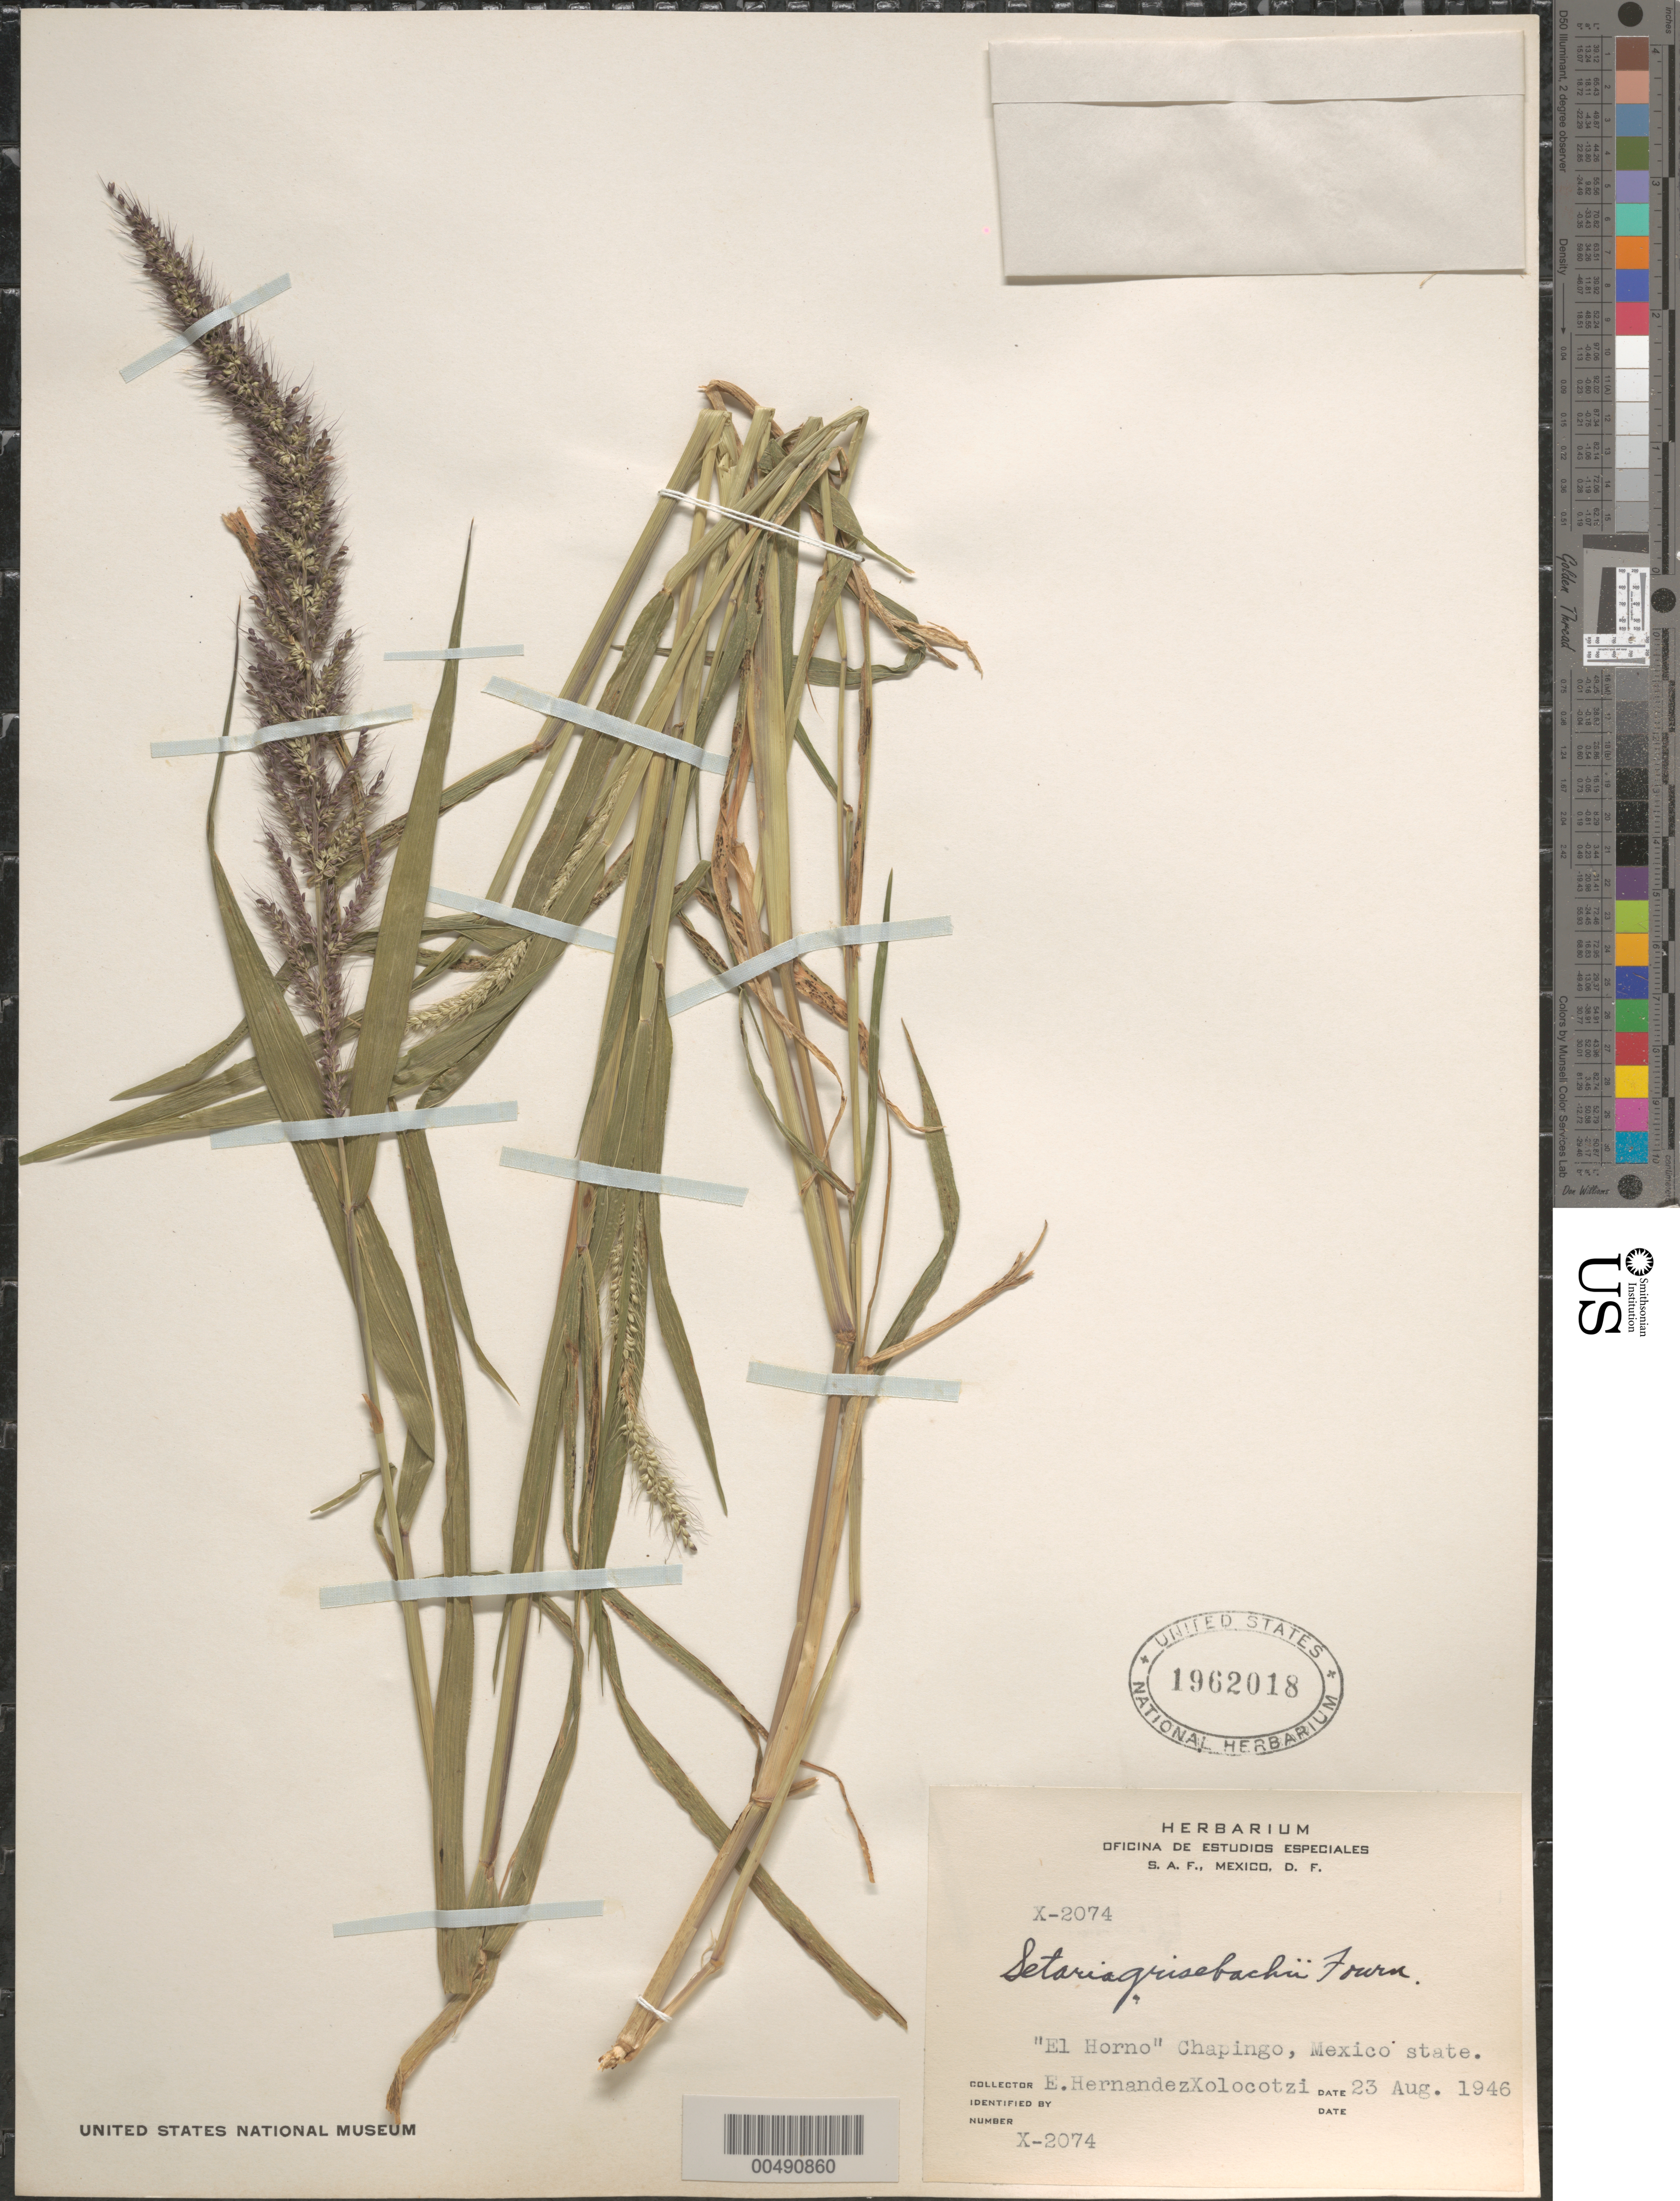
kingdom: Plantae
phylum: Tracheophyta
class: Liliopsida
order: Poales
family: Poaceae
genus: Setaria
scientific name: Setaria grisebachii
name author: E. Fourn.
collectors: E. I. Hernández-X.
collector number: X-2074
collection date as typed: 23 Aug 1946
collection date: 1946-08-23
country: Mexico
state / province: México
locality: El Horno, Chapingo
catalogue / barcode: US 1962018